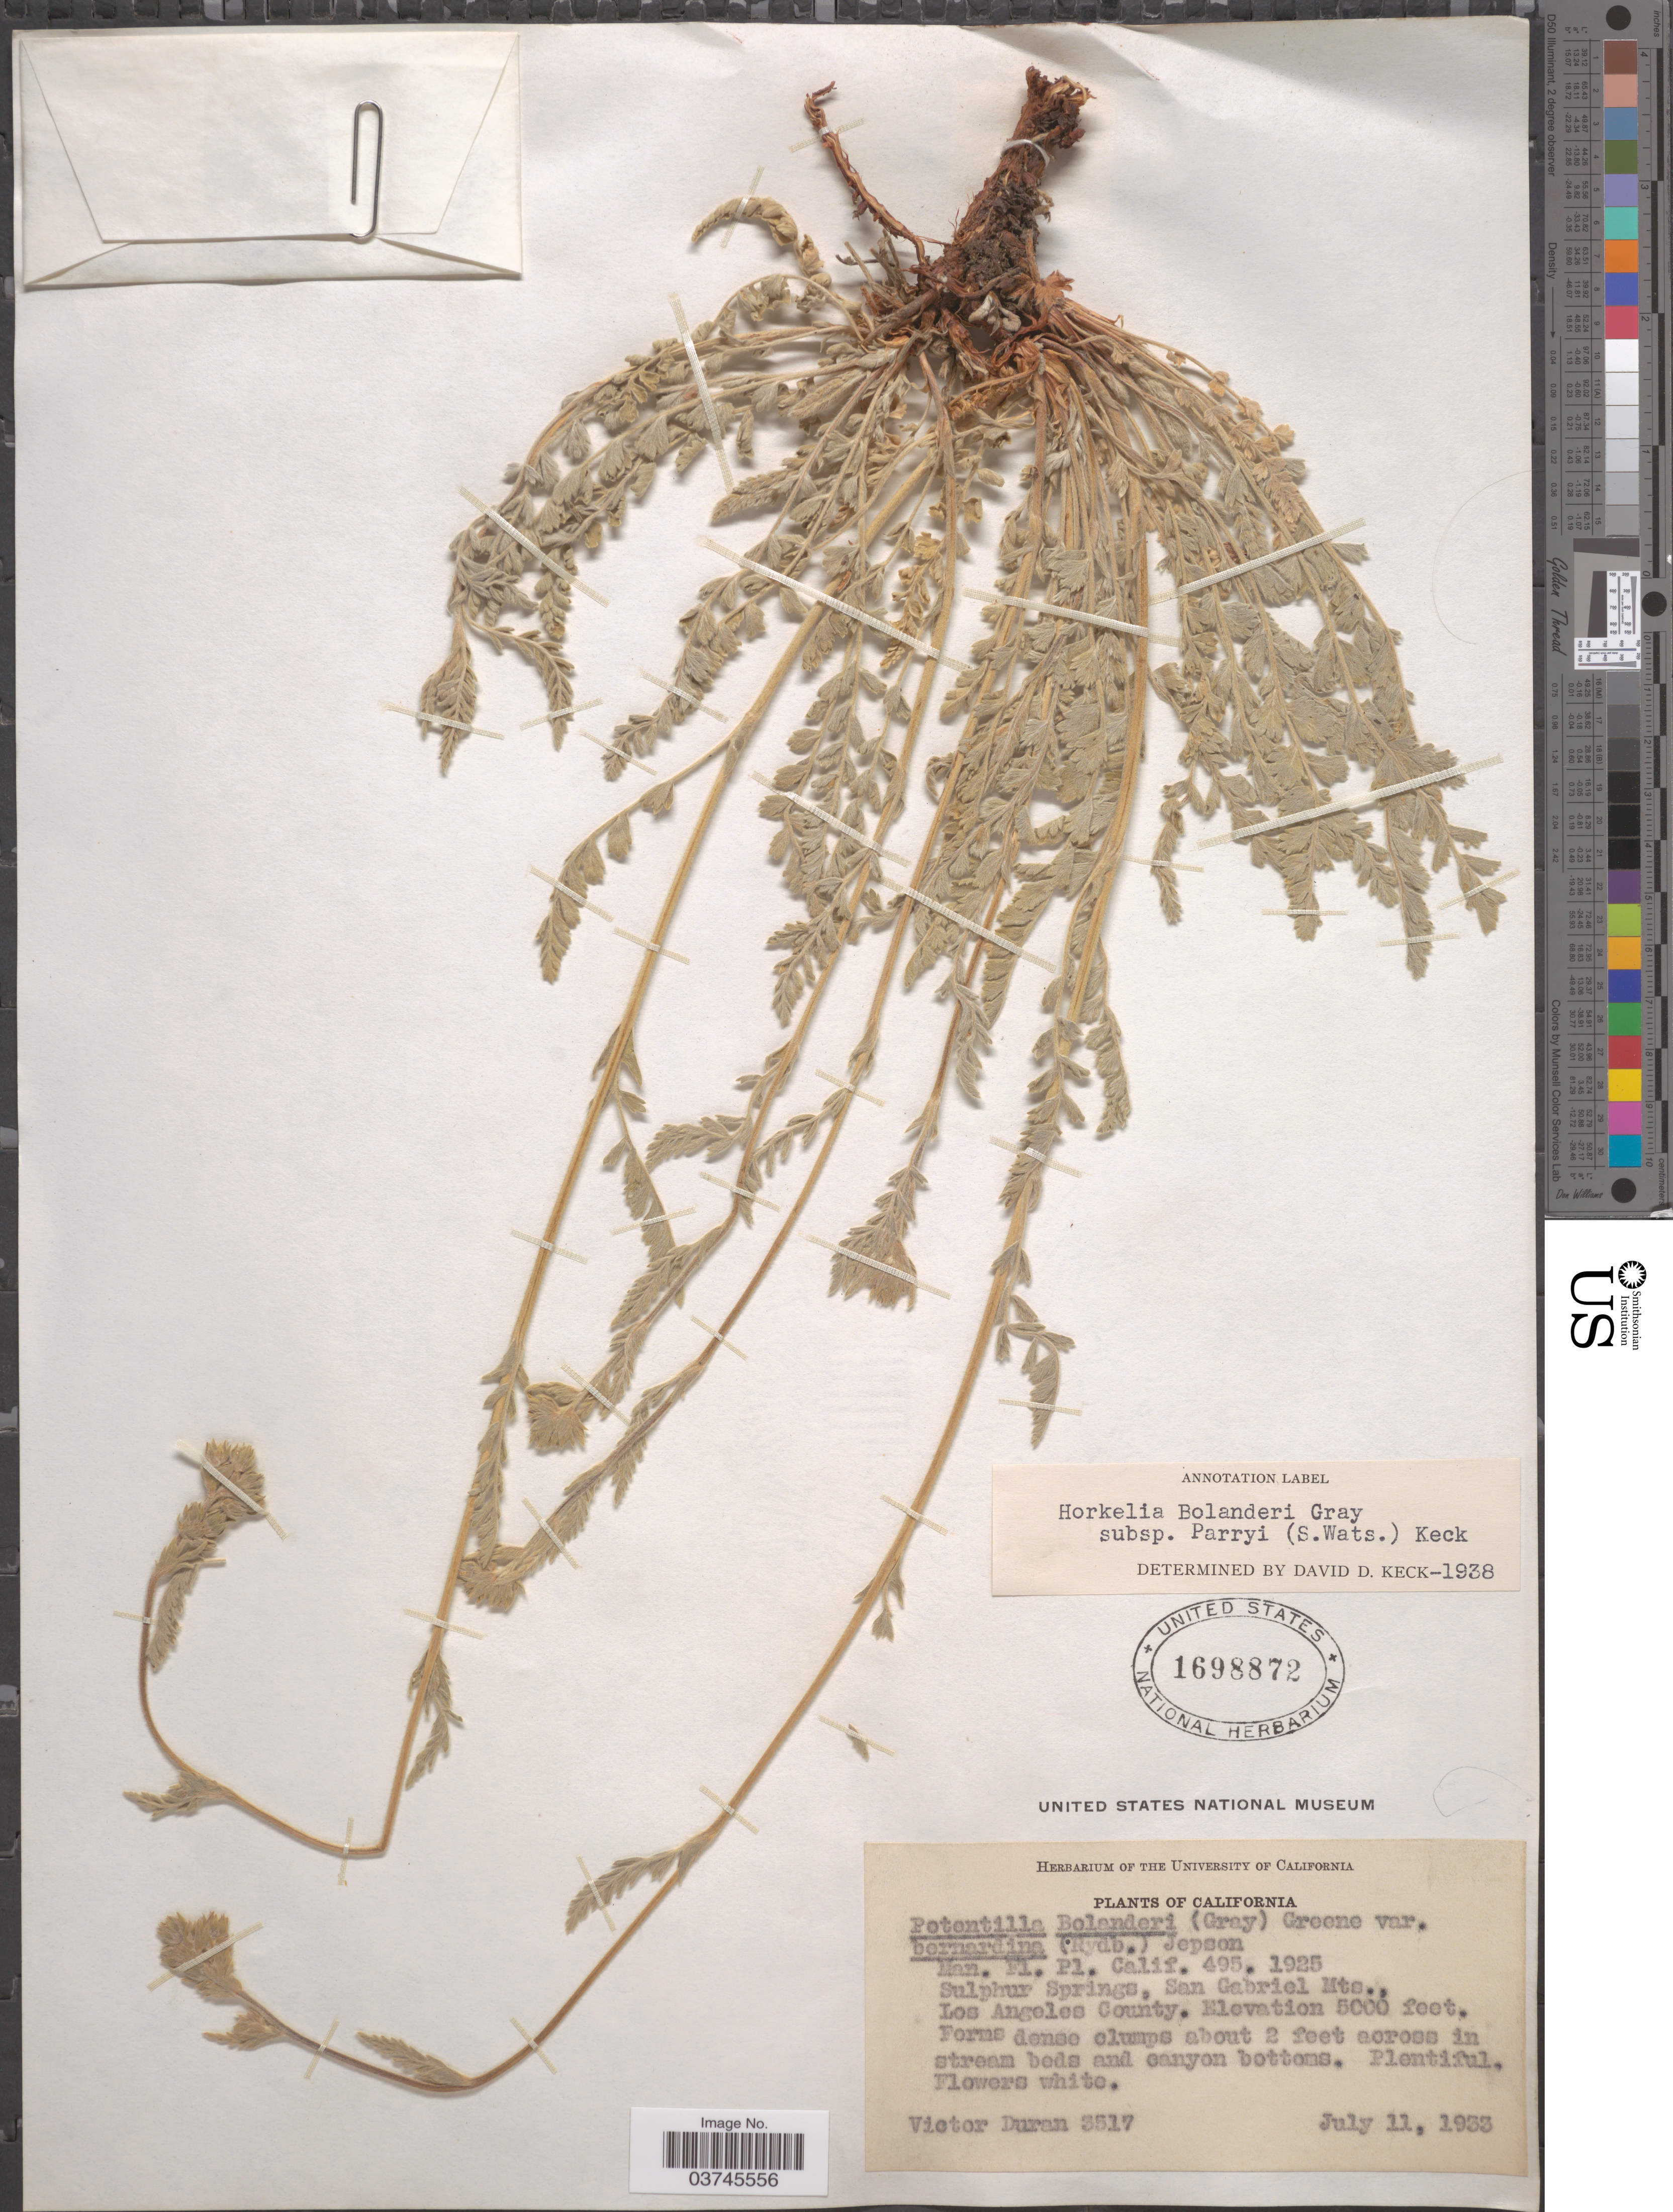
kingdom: Plantae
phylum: Tracheophyta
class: Magnoliopsida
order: Rosales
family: Rosaceae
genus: Potentilla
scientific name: Potentilla rydbergii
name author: (Elmer) Mosyakin & Shiyan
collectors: V. Duran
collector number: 3517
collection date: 1933-07-11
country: United States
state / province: California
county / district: Los Angeles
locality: Sulphur Springs, San Gabriel Mts., Los Angeles County.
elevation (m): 1524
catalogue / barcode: US 1698872